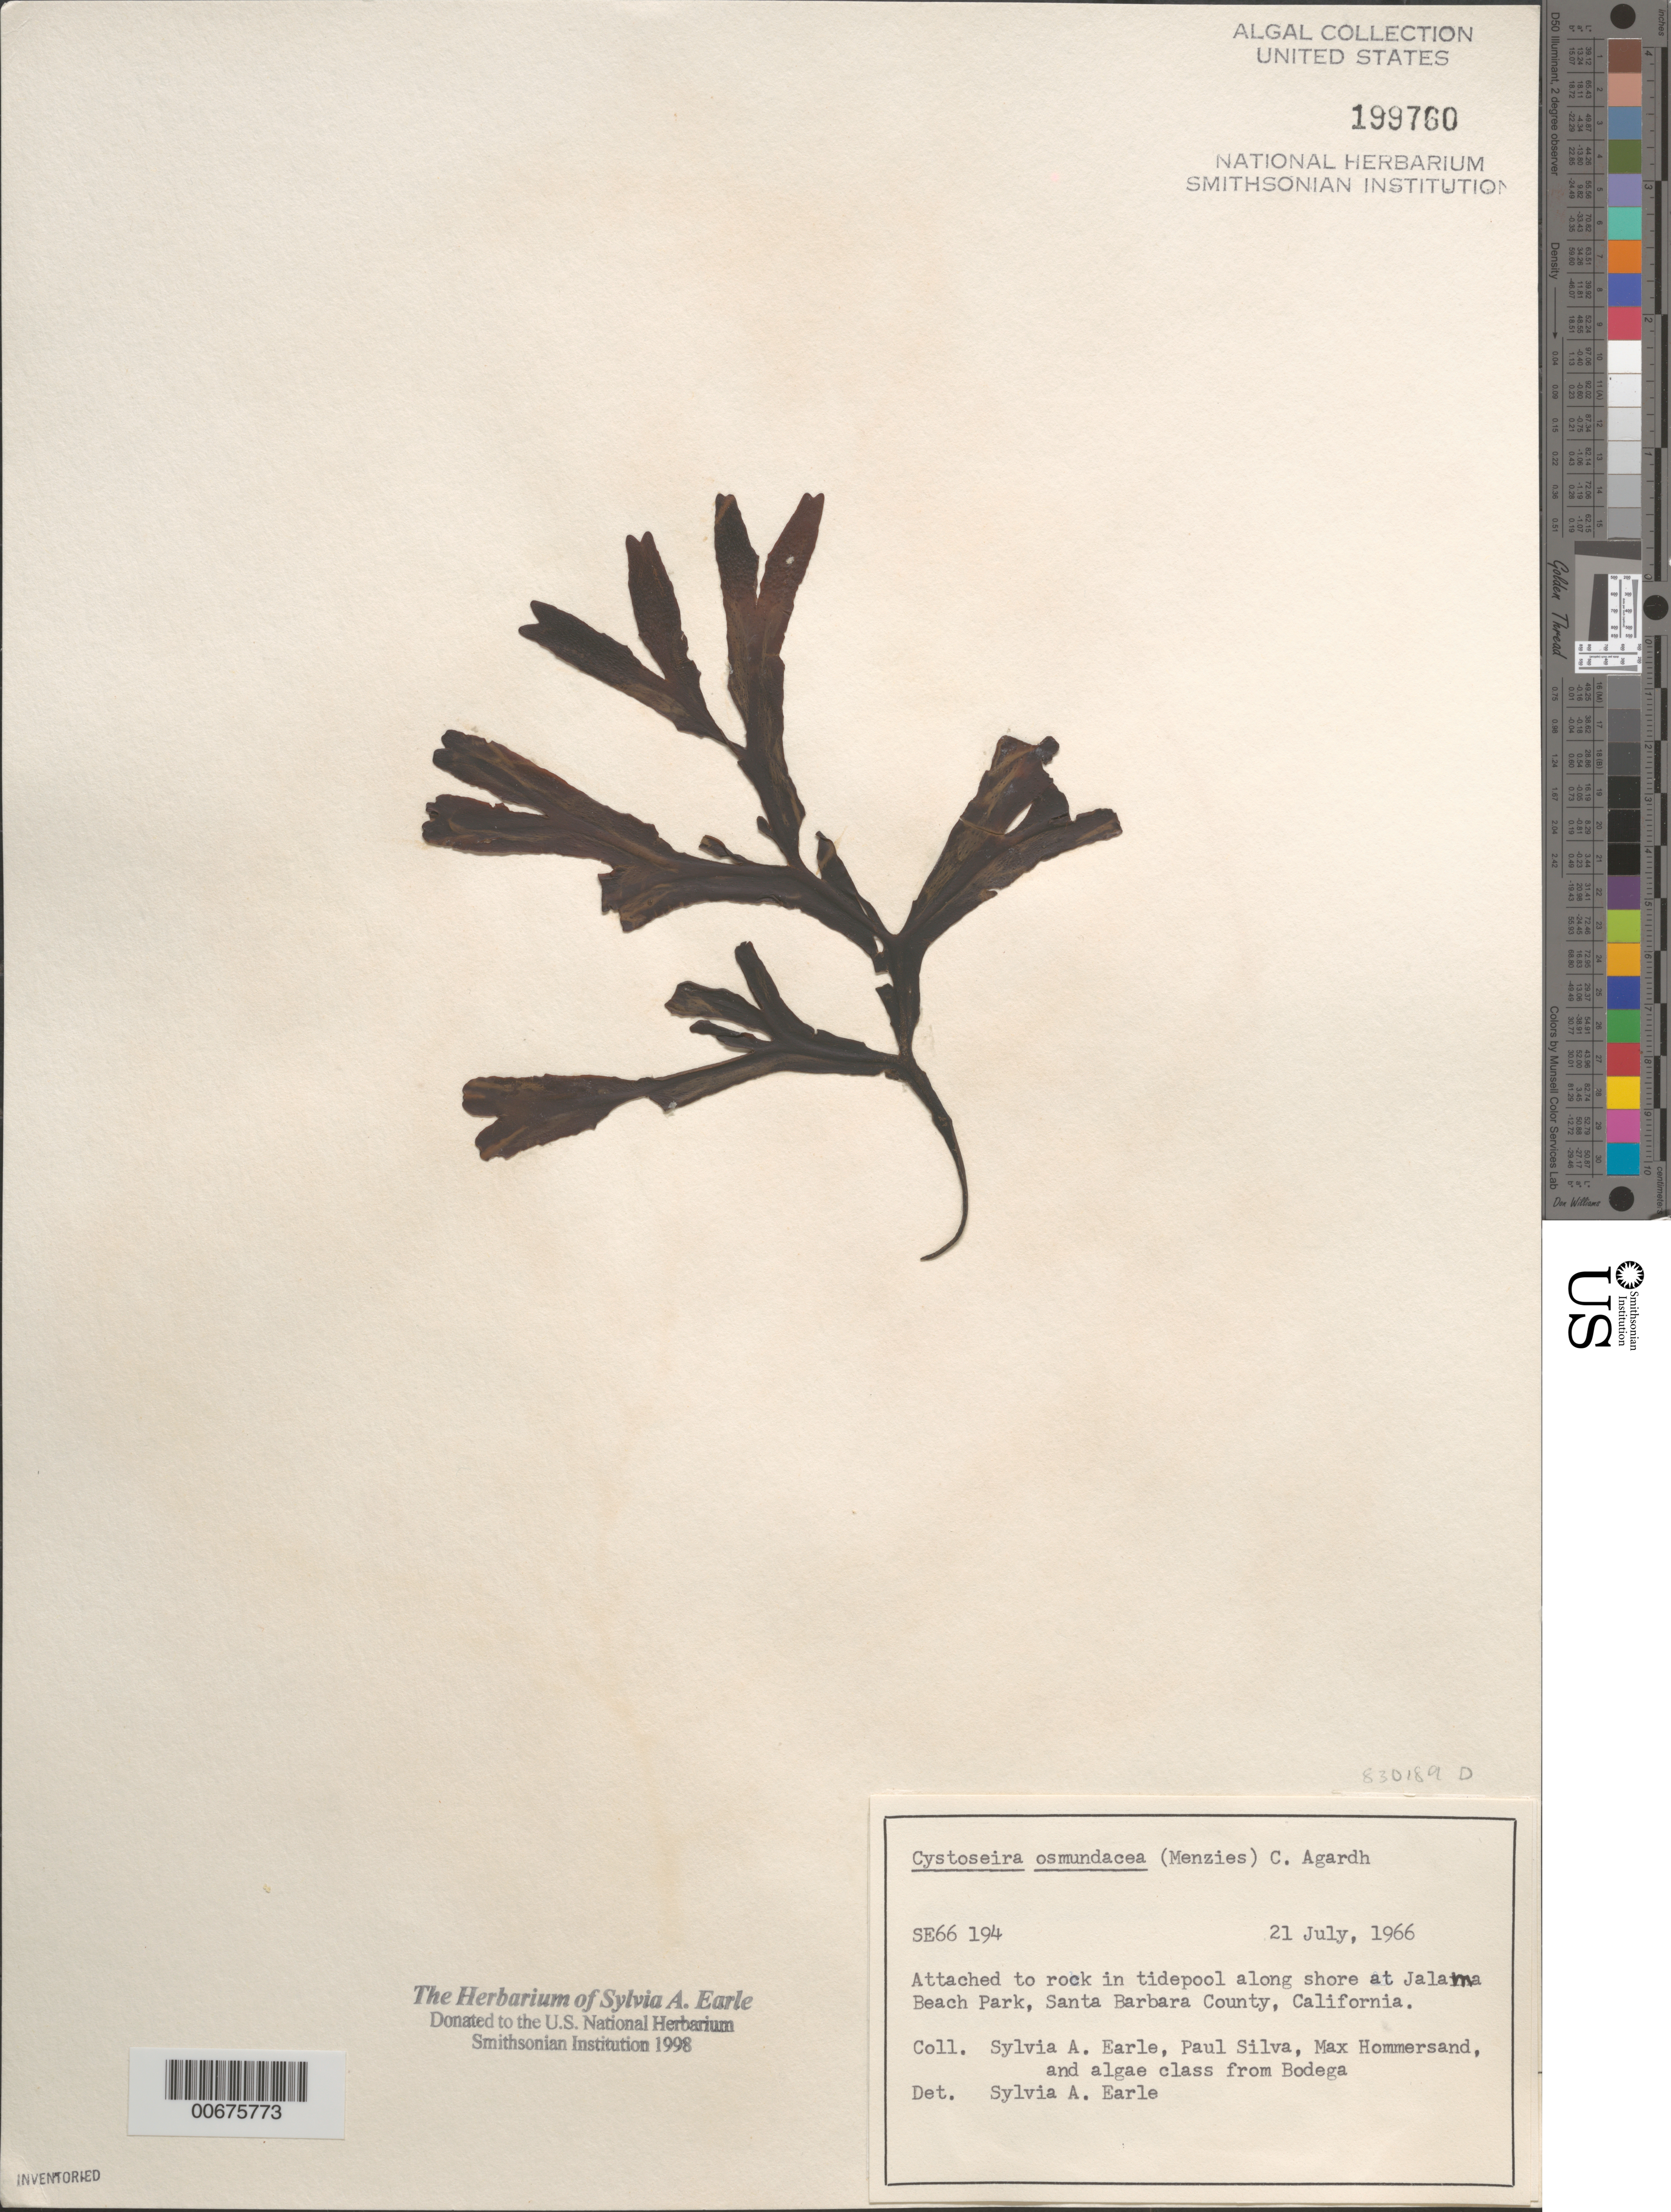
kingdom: Chromista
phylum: Ochrophyta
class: Phaeophyceae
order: Fucales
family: Sargassaceae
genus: Cystoseira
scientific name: Cystoseira osmundacea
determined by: Earle, S. A.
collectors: S. A. Earle, P. C. Silva, M. H. Hommersand & Bodega Algae Class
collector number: Se 66194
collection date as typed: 21 Jul 1966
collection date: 1966-07-21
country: United States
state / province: California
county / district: Santa Barbara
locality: Reef south of Jalama Beach Park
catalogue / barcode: US 199760